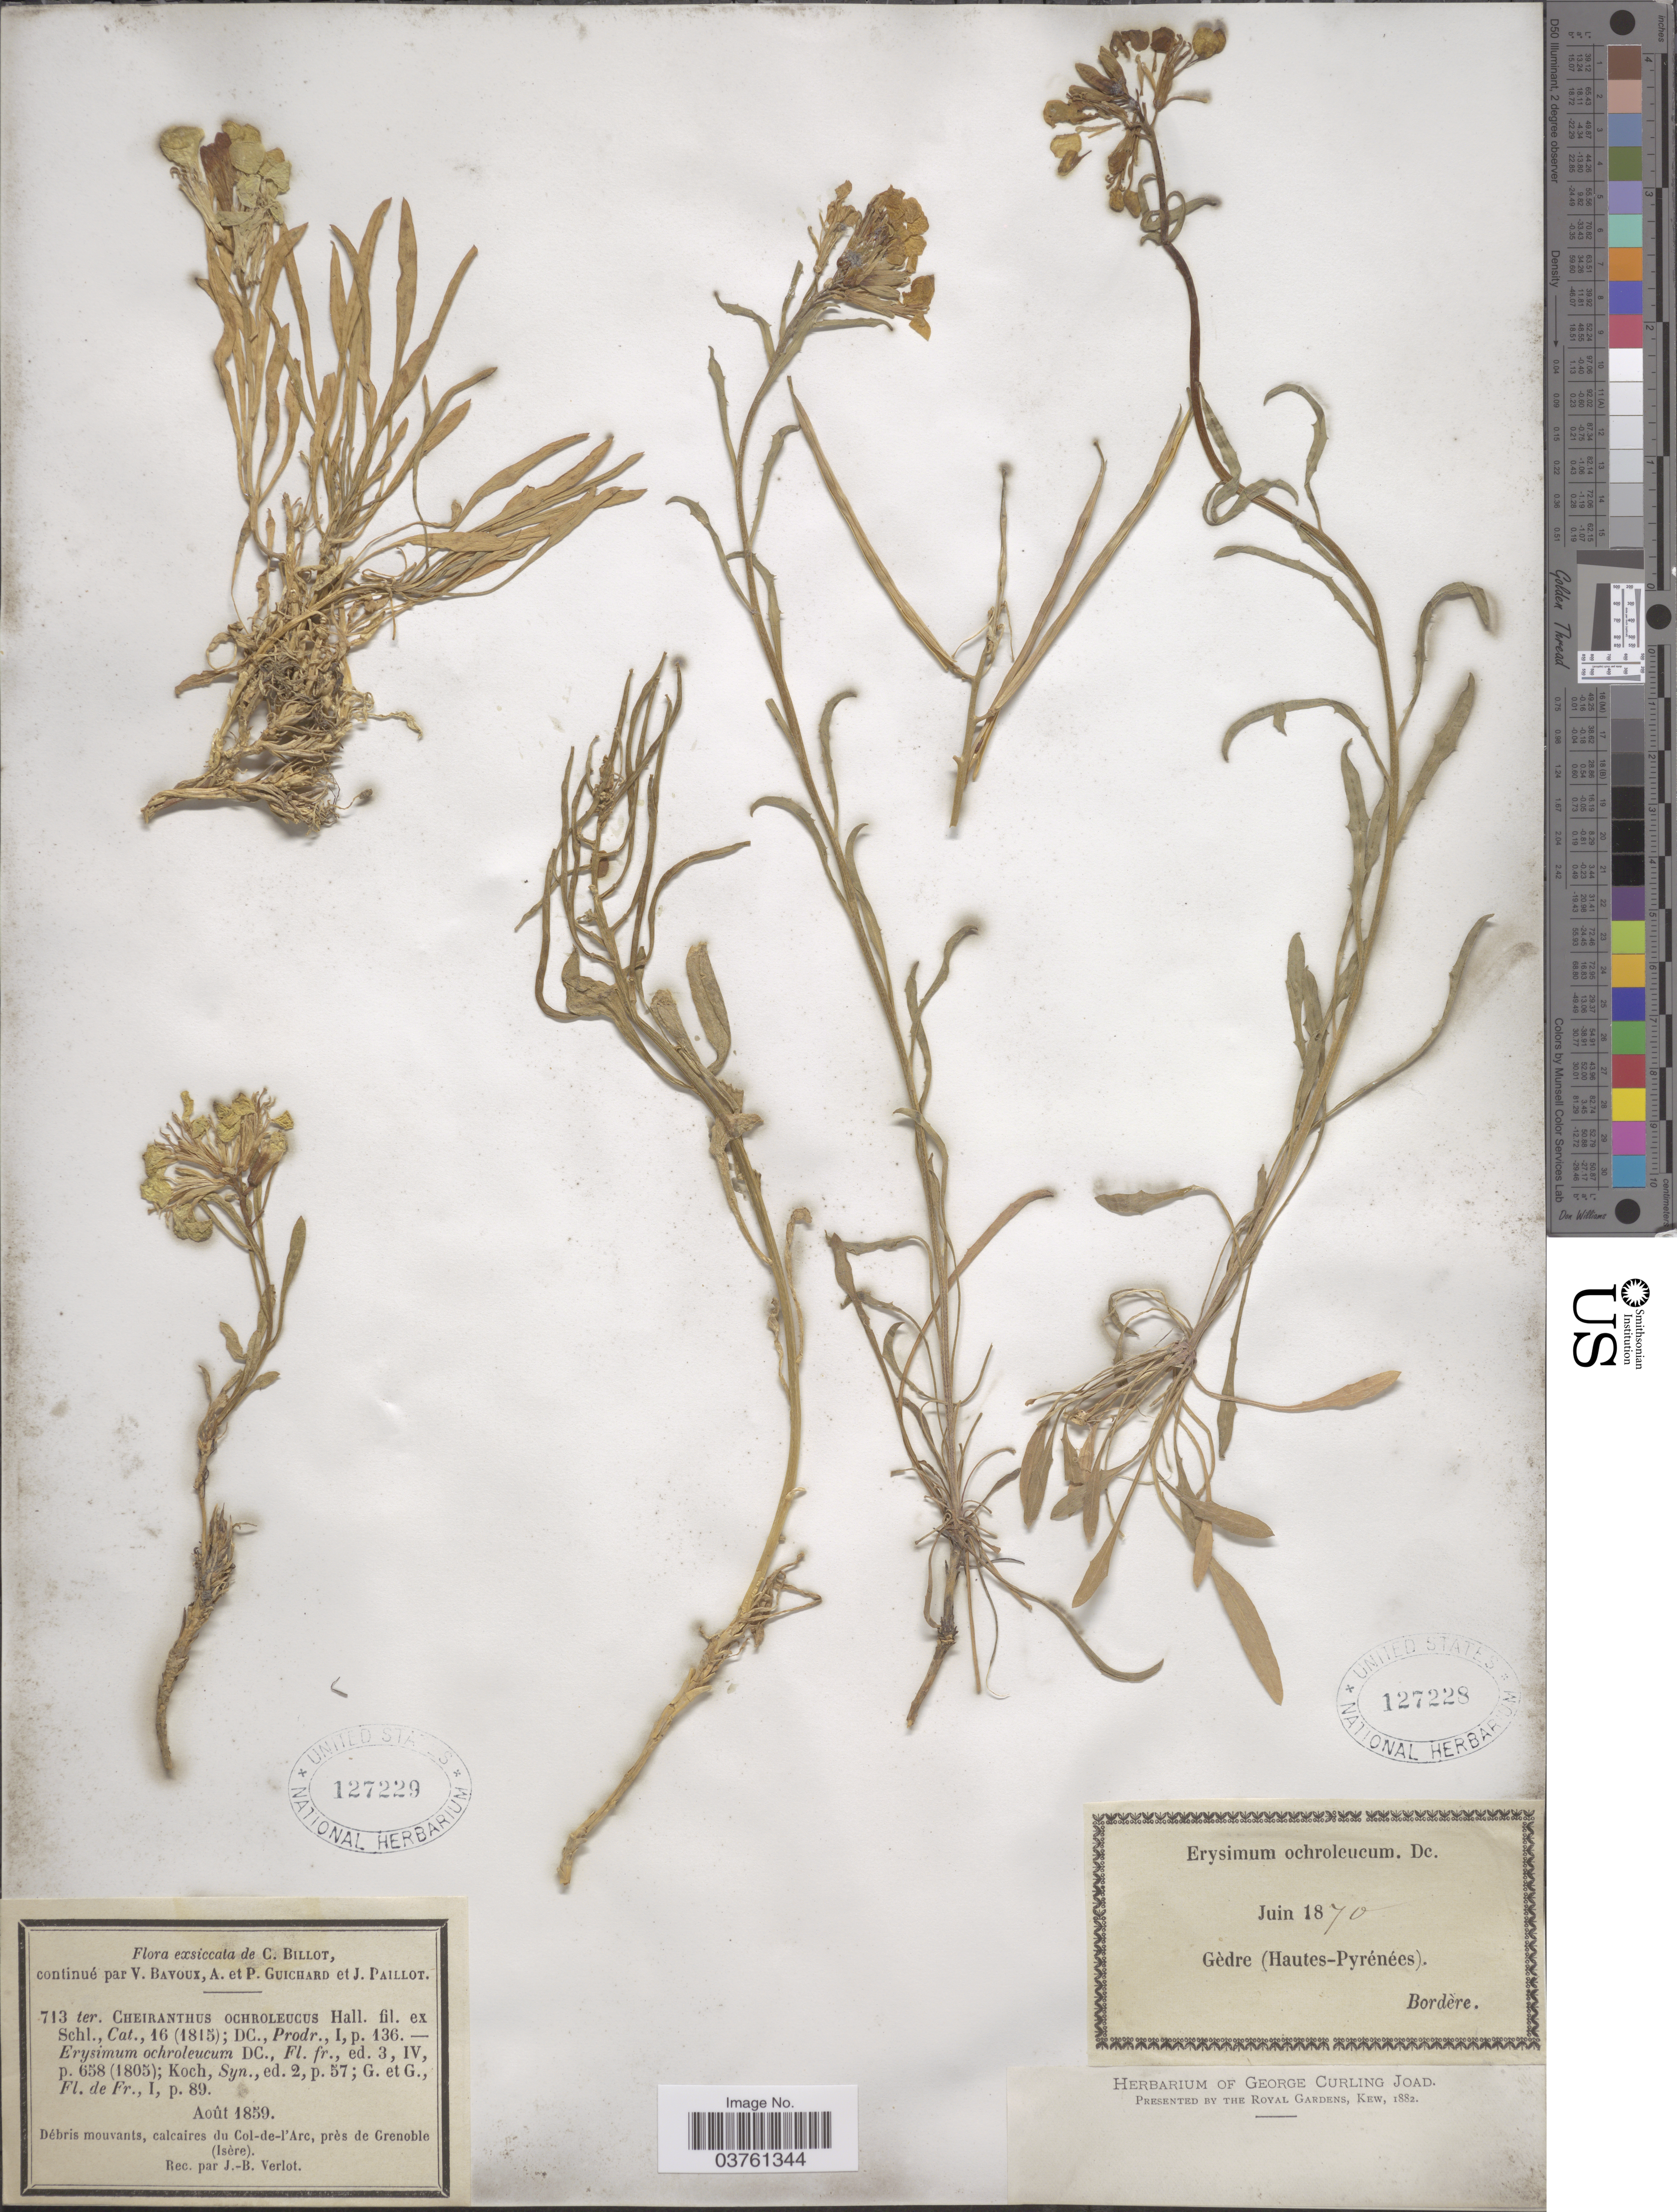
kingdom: Plantae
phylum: Tracheophyta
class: Magnoliopsida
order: Brassicales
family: Brassicaceae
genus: Erysimum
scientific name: Erysimum ochroleucum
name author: (Haller f. ex Schleich.) DC.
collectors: -. Bordère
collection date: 1870-06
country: France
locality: Gèdre (Hautes-Pyrénées).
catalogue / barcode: US 127228-2